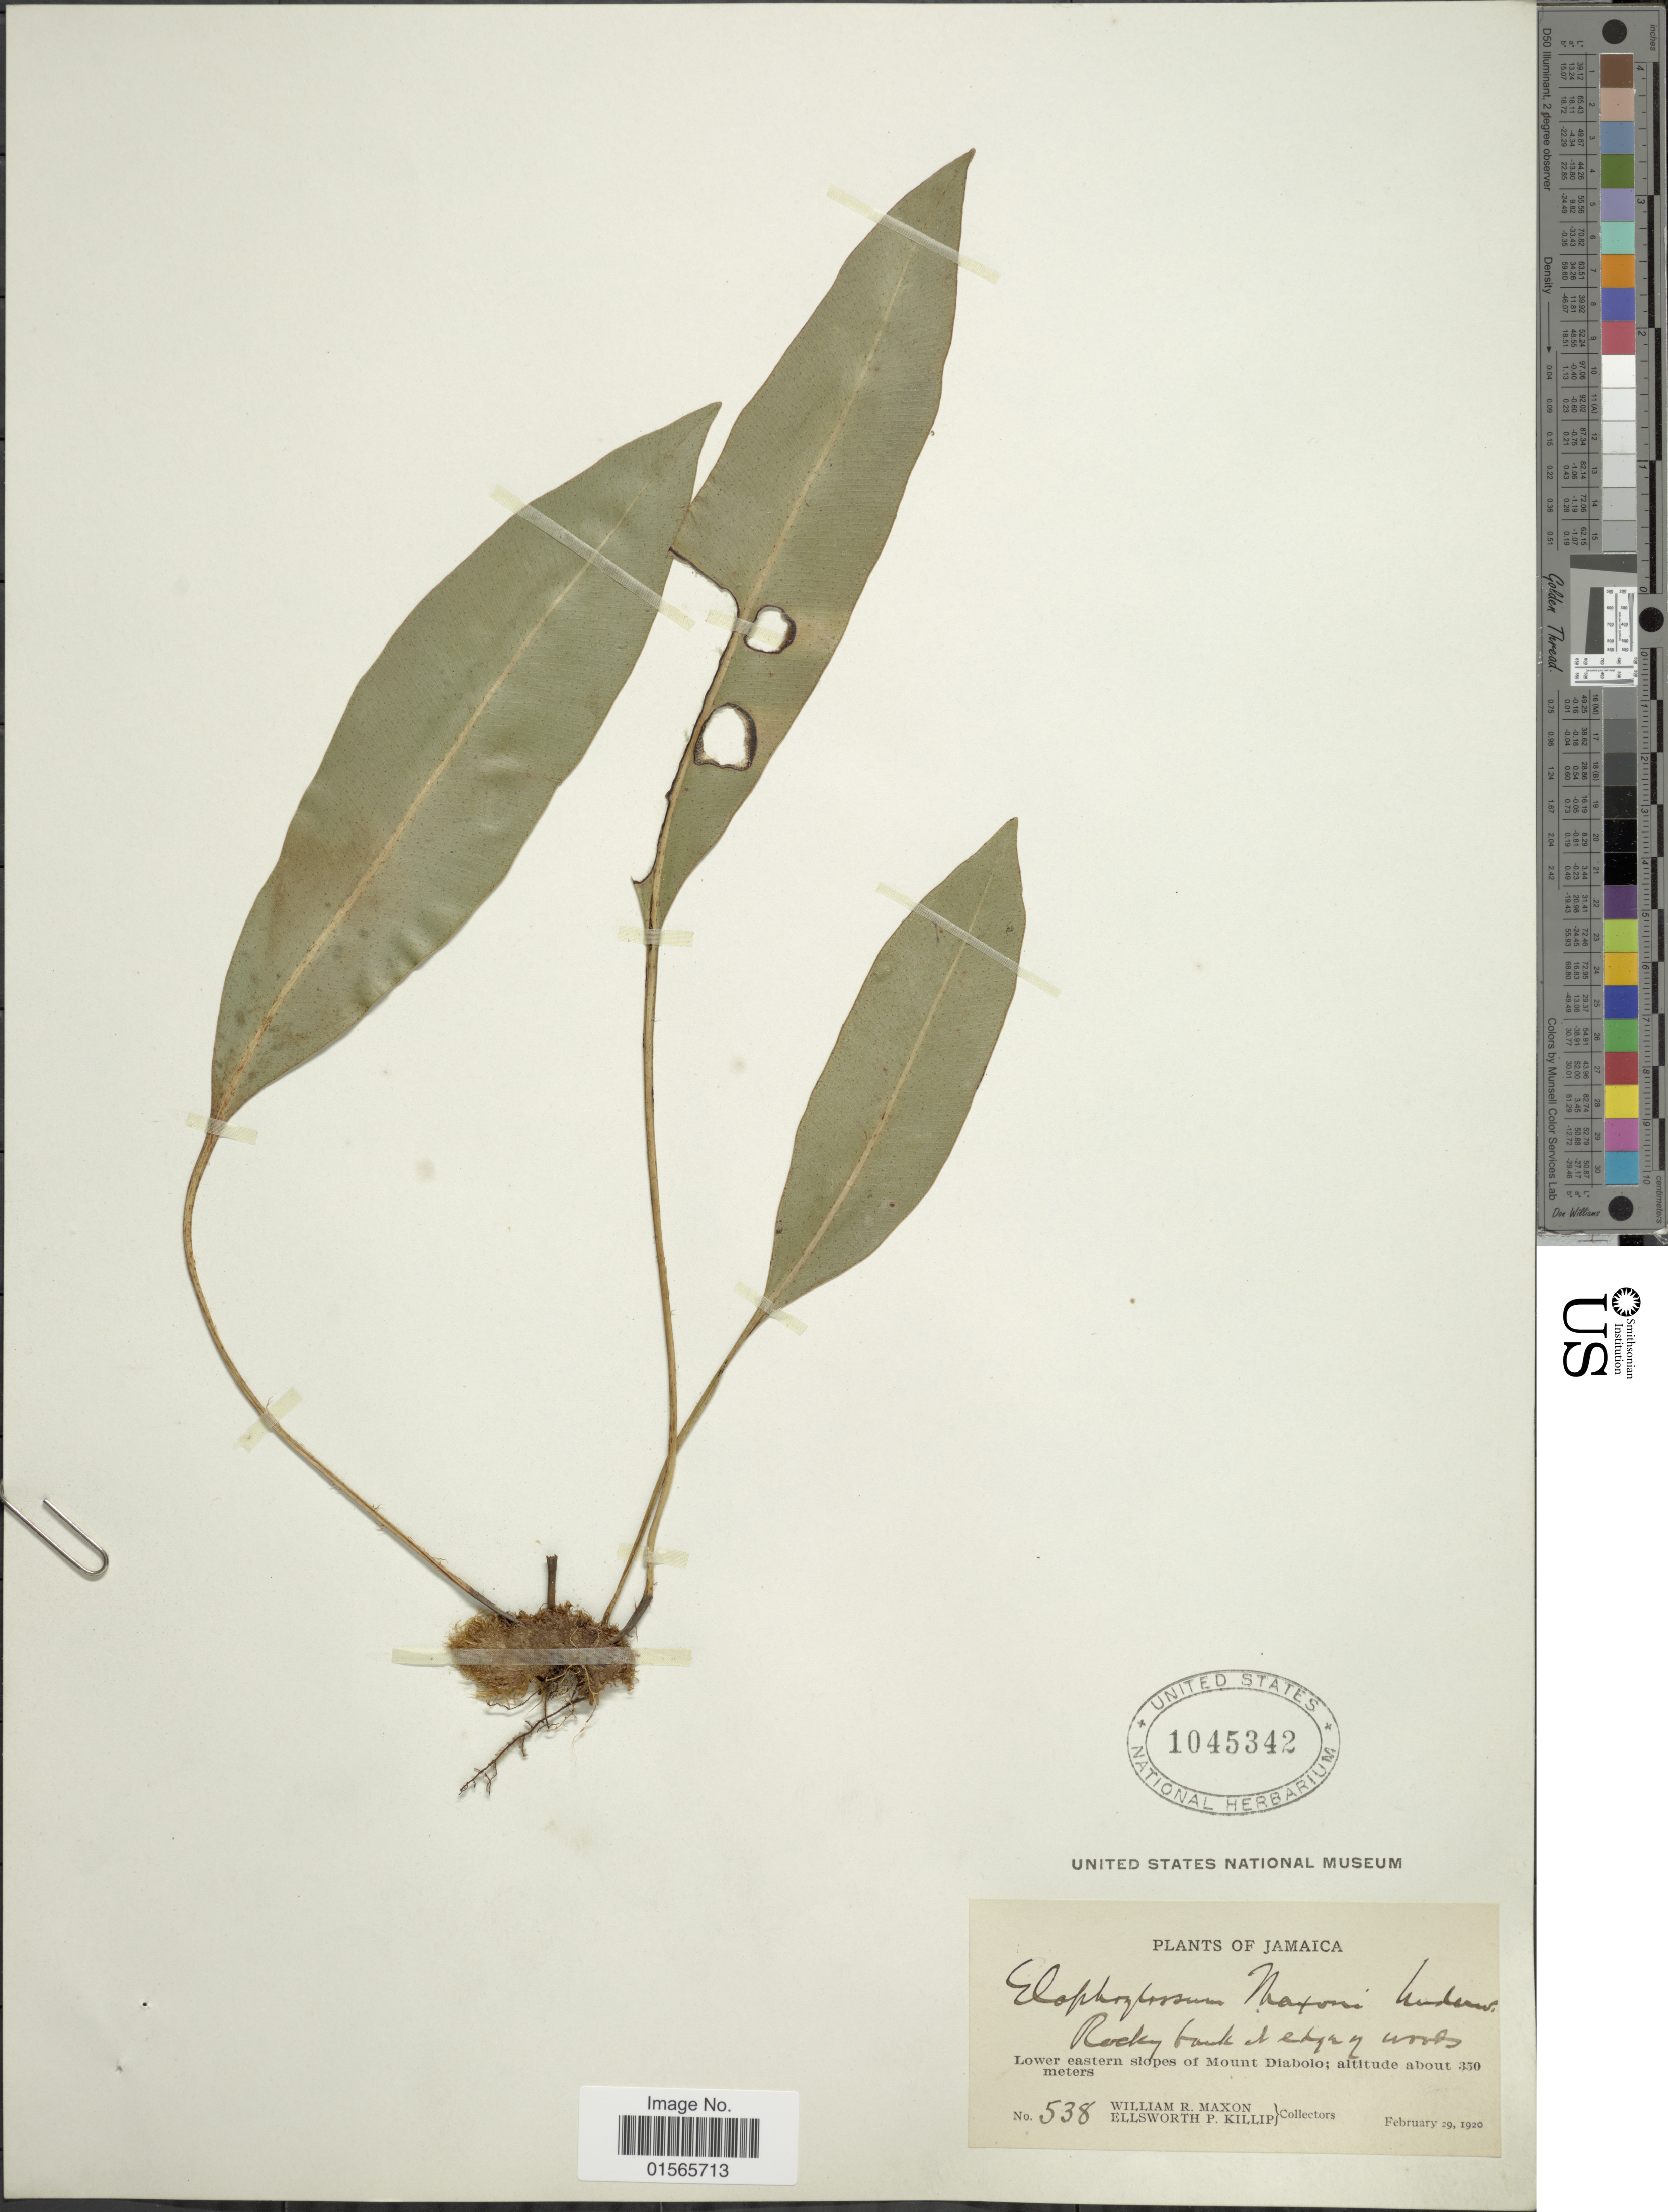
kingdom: Plantae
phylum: Tracheophyta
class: Polypodiopsida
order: Polypodiales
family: Dryopteridaceae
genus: Elaphoglossum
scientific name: Elaphoglossum maxonii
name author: Underw. ex C.V. Morton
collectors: W. R. Maxon & E. P. Killip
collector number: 538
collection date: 1920-02-29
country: Jamaica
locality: Lower eastern slopes of Mount Diabolo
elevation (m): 350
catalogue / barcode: US 1045342